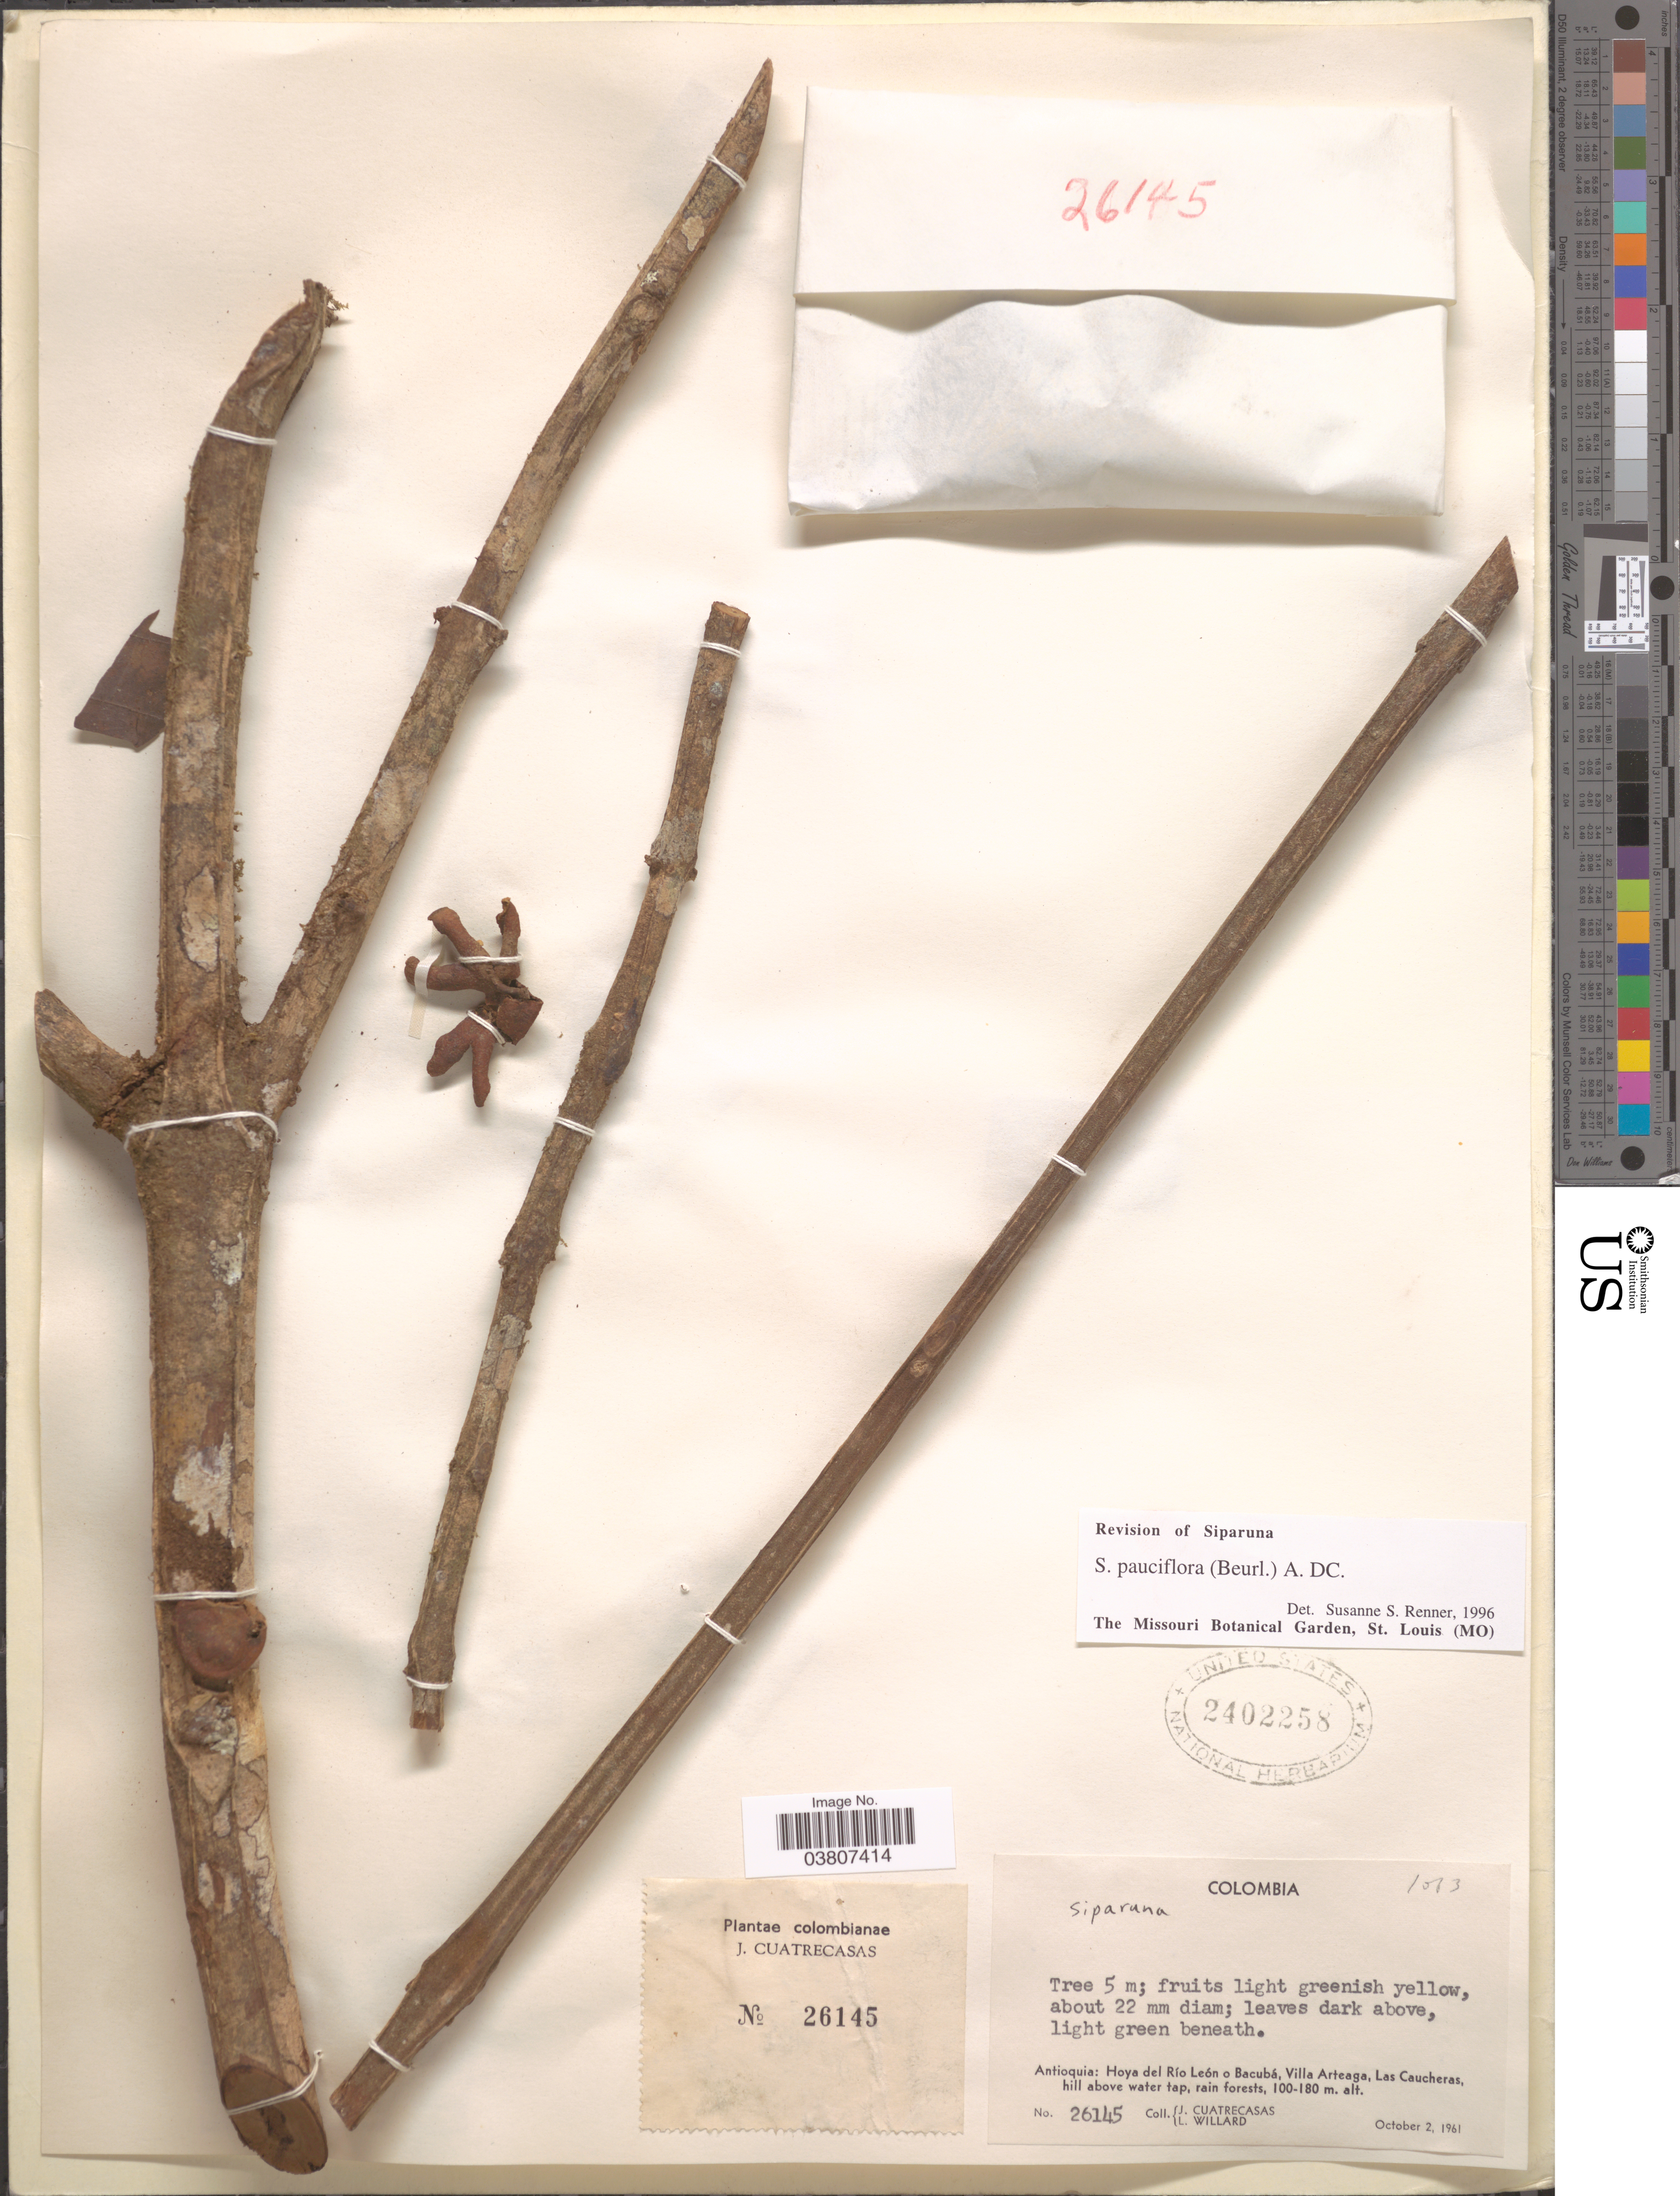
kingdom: Plantae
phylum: Tracheophyta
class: Magnoliopsida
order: Laurales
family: Siparunaceae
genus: Siparuna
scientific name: Siparuna pauciflora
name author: (Beurling) A. DC.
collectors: J. Cuatrecasas & L. Willard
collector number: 26145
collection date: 1961-10-02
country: Colombia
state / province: Antioquia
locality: Hoya del Río León o Bacubá, Villa Arteaga, Las Caucheras, hill above water tap.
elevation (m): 100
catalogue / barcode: US 2402258